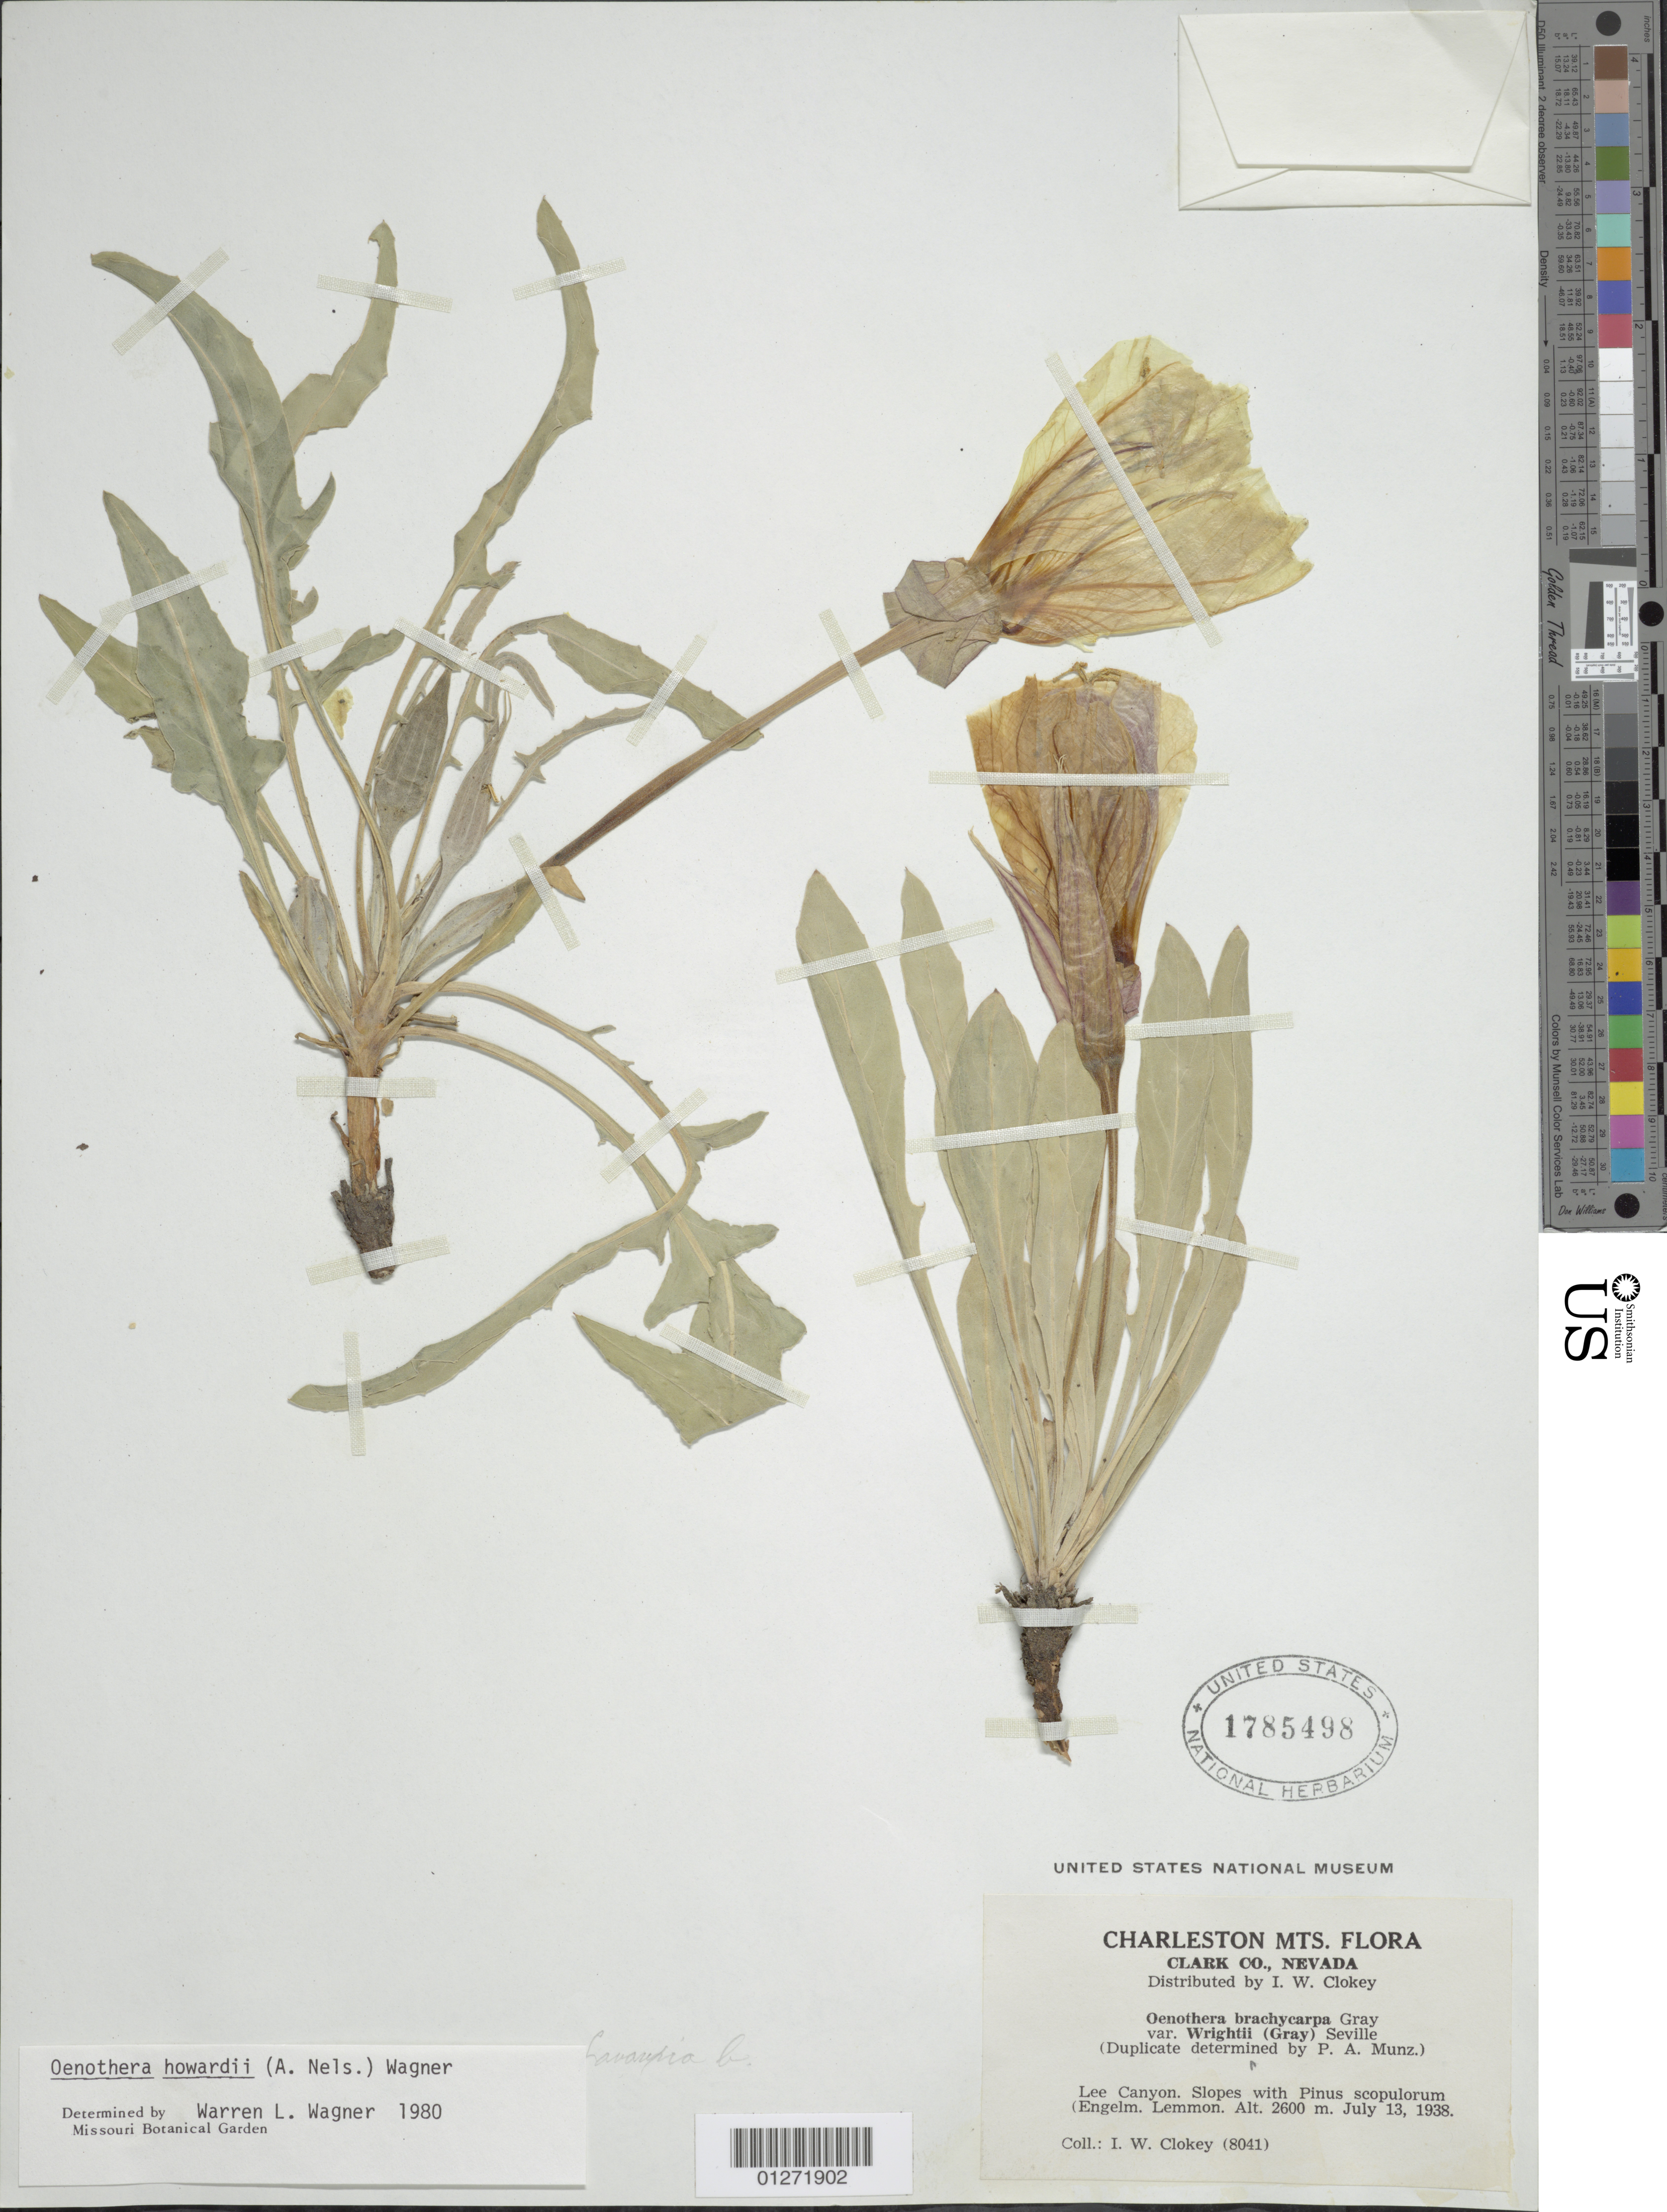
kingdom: Plantae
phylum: Tracheophyta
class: Magnoliopsida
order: Myrtales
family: Onagraceae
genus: Oenothera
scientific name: Oenothera howardii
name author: (A. Nelson) M.E. Jones ex Prain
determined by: Wagner, W. L., (BOT), Smithsonian Institution - National Museum of Natural History (UNITED STATES)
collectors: I. W. Clokey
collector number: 8041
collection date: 1938-07-13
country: United States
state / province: Nevada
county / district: Clark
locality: Lee Canyon. Slopes.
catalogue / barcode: US 1785498